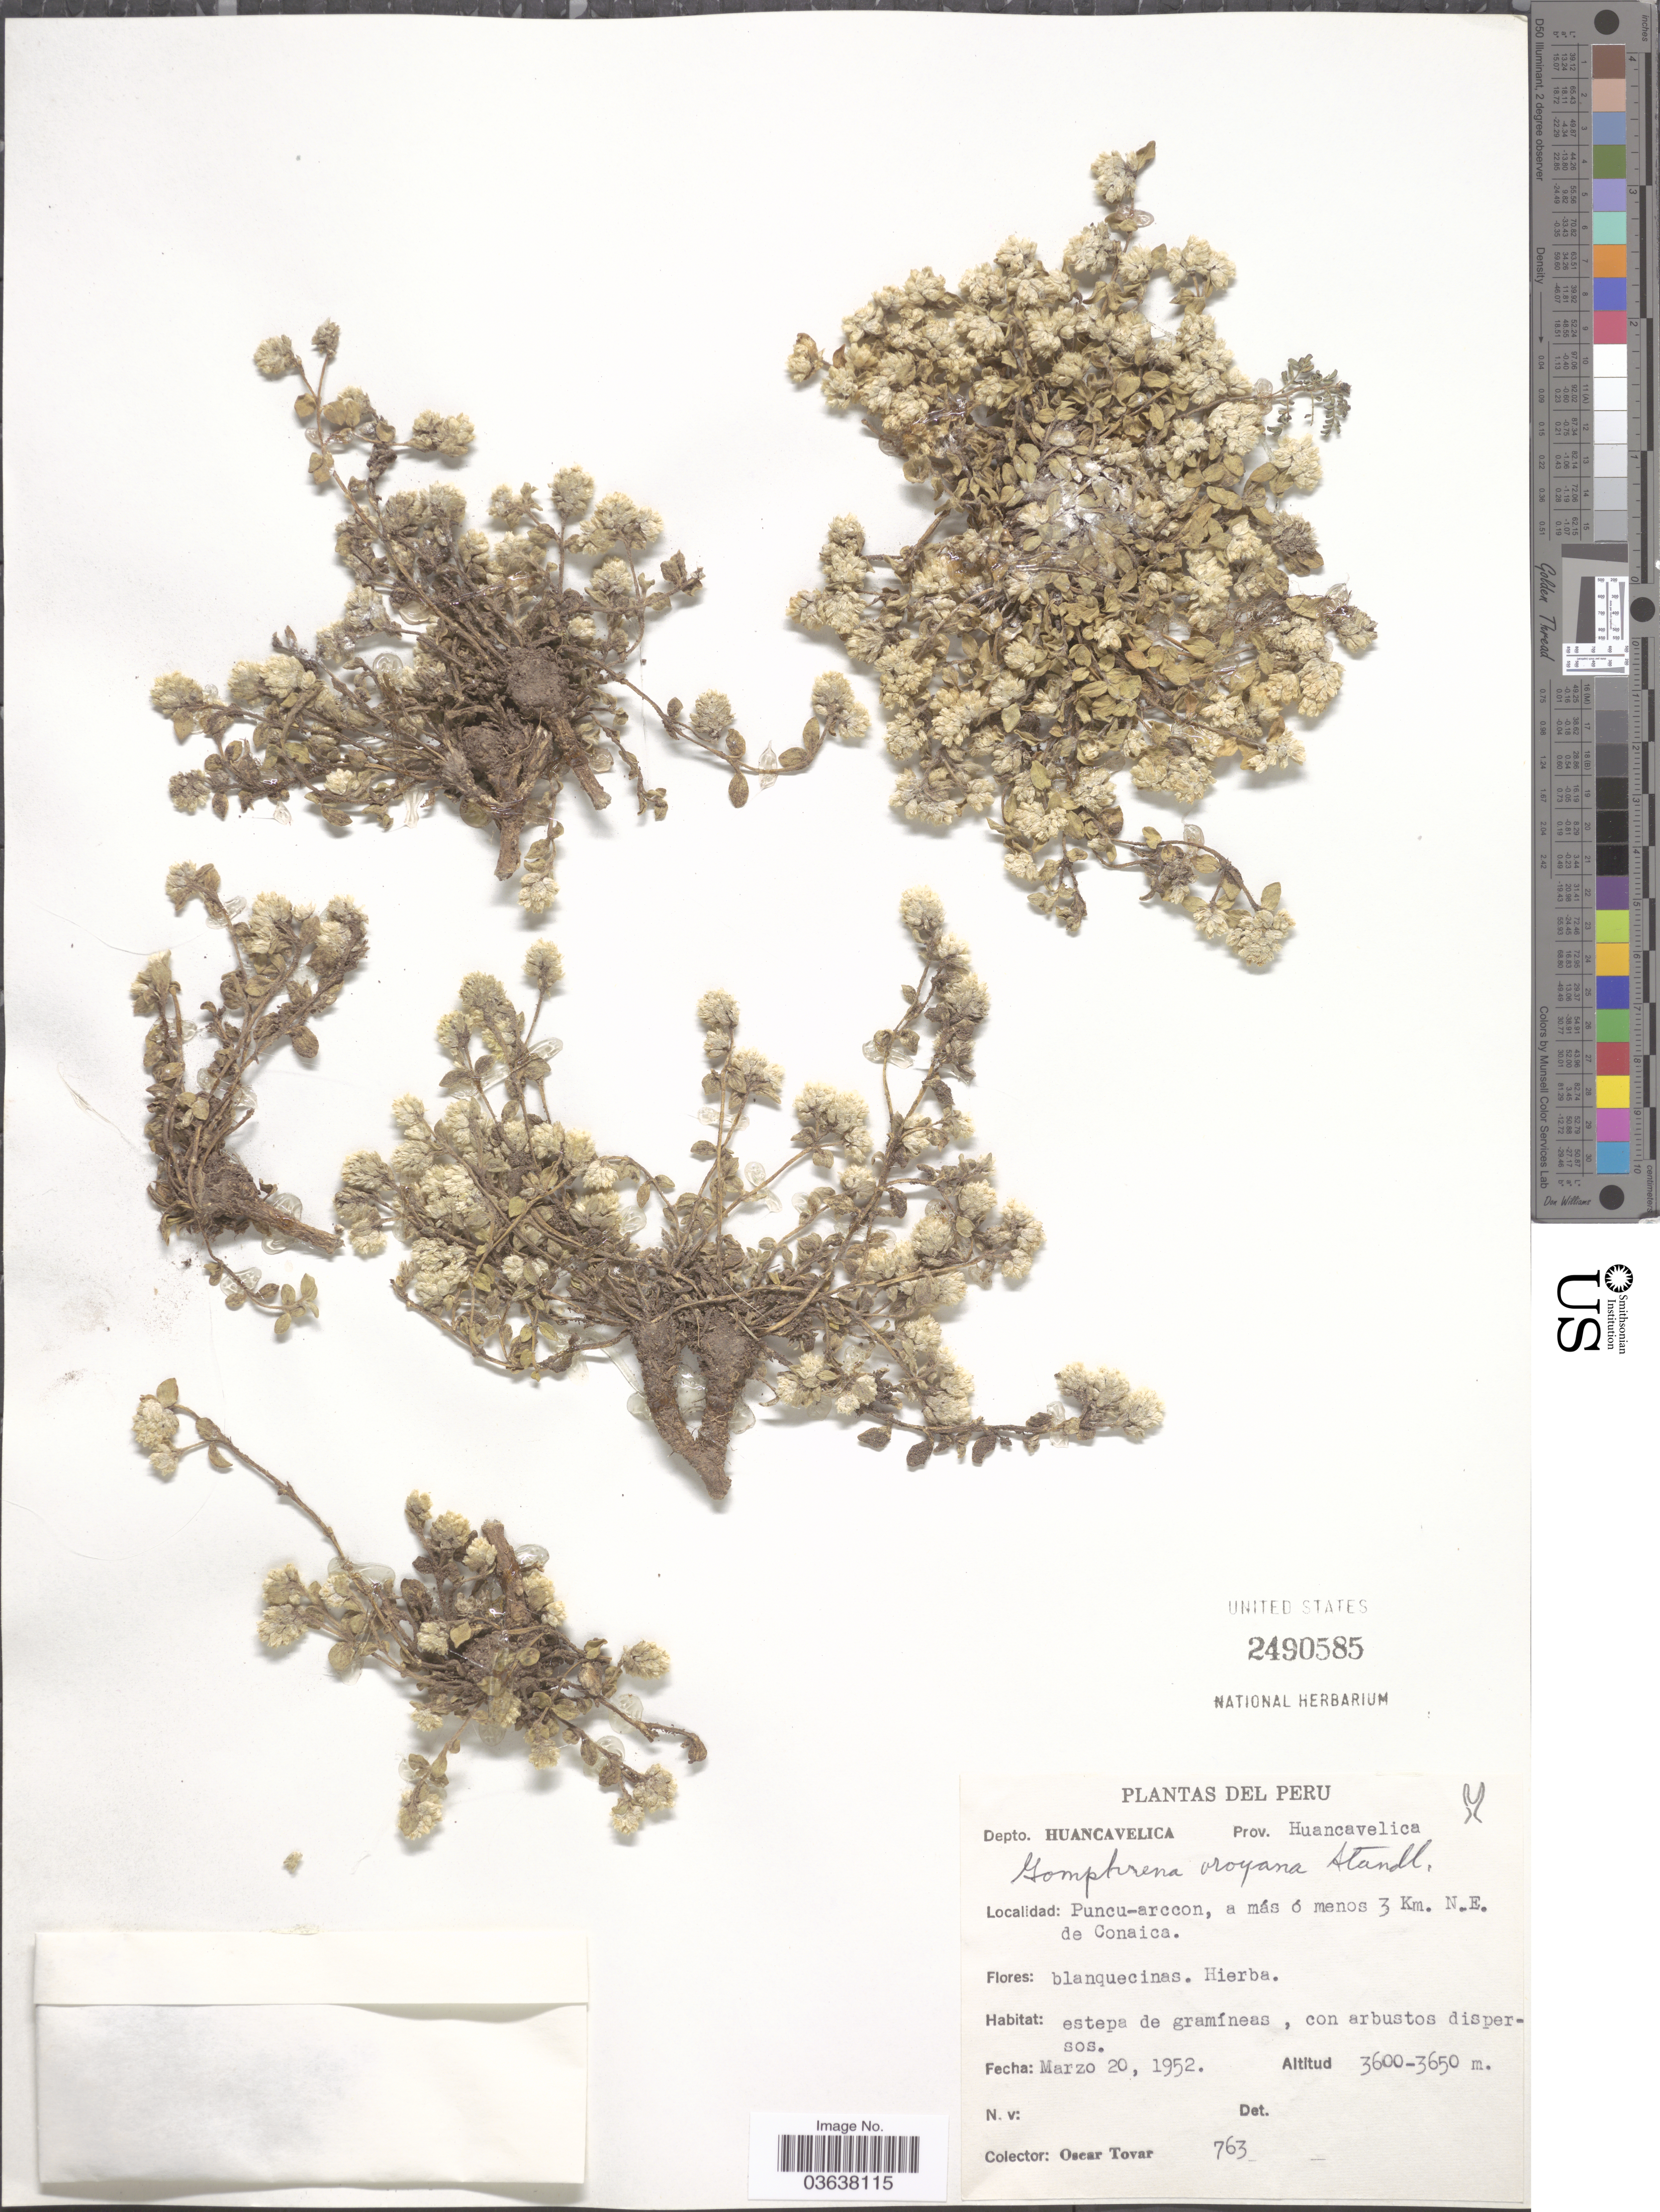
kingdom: Plantae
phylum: Tracheophyta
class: Magnoliopsida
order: Caryophyllales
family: Amaranthaceae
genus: Gomphrena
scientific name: Gomphrena oroyana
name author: Standl.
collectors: Ó. Tovar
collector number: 763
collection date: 1952-03-20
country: Peru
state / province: Huancavelica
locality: Depto. Huancavelica. Puncu-arccon, a más ó menos 3 Km. N.E. de Conaica.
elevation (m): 3600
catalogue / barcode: US 2490585